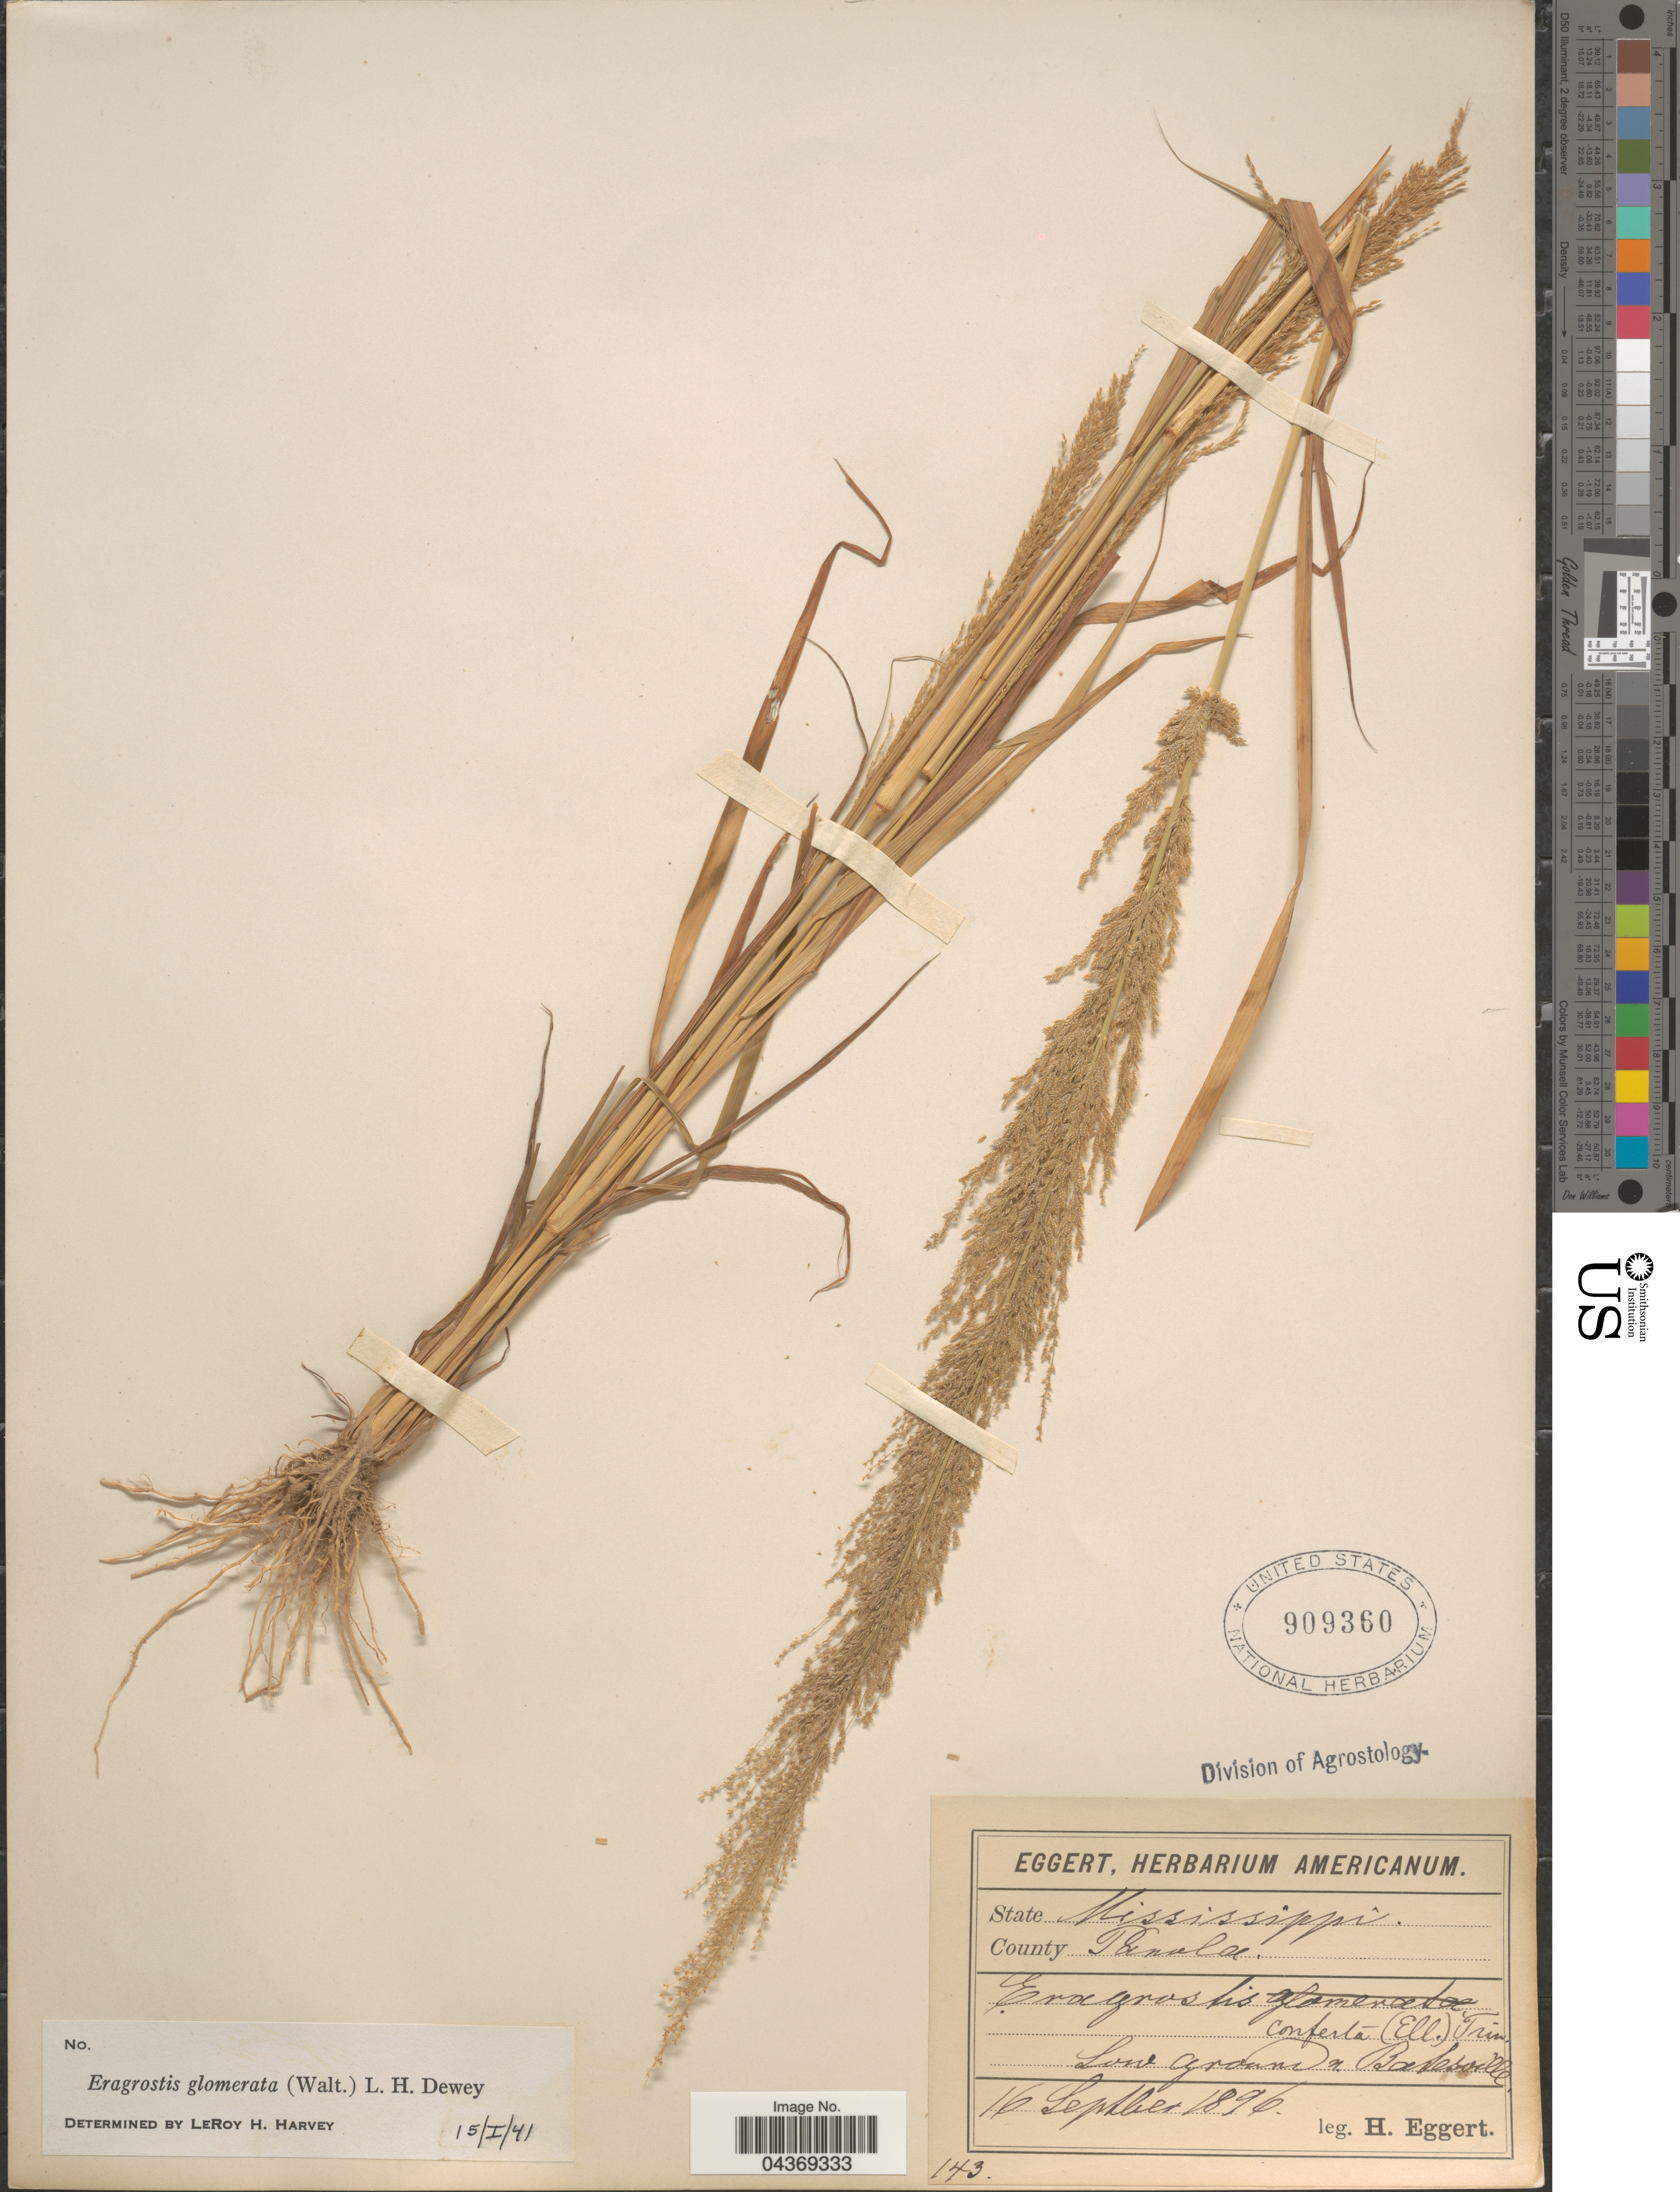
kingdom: Plantae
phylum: Tracheophyta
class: Liliopsida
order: Poales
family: Poaceae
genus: Eragrostis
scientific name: Eragrostis japonica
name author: (Thunb.) Trin.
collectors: H. Eggert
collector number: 143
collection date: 1896-09-16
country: United States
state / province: Mississippi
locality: County Panola. Low ground n. Batesville.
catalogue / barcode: US 909360